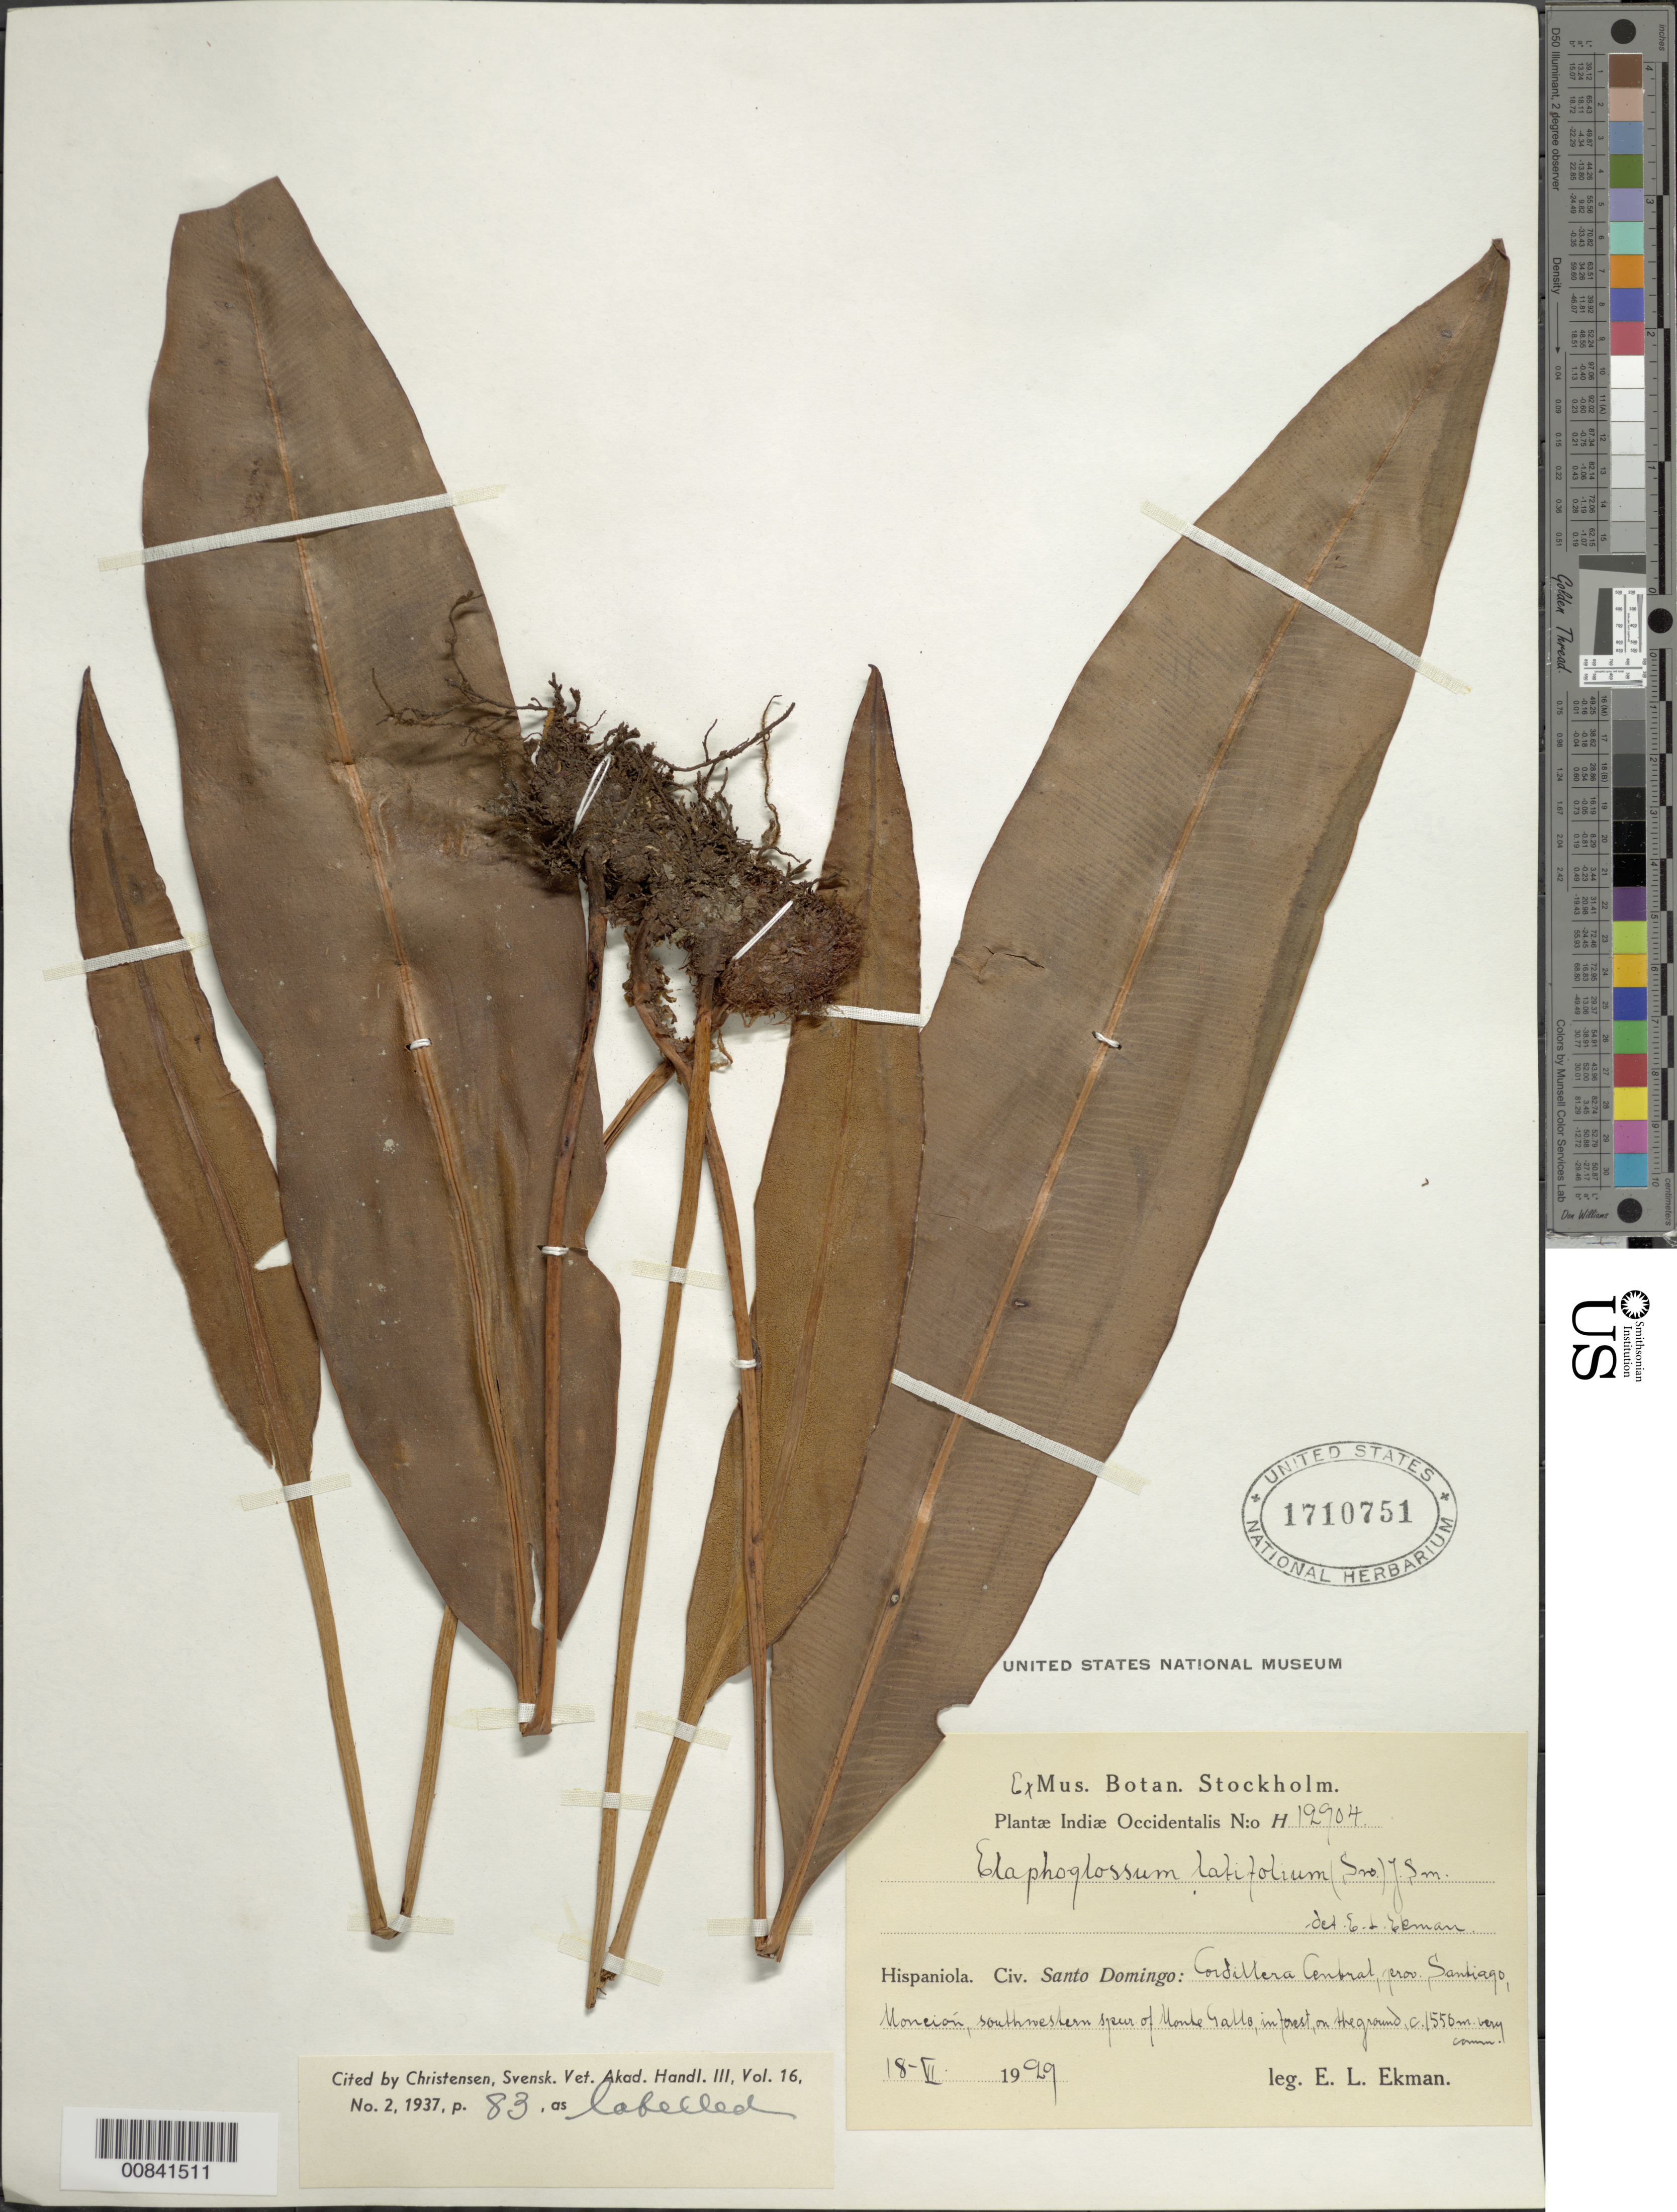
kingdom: Plantae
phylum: Tracheophyta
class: Polypodiopsida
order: Polypodiales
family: Dryopteridaceae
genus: Elaphoglossum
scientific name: Elaphoglossum latifolium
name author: (Sw.) J. Sm.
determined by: Christensen, E.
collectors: E. L. Ekman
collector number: H 12904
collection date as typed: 18 Jun 1929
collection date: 1929-06-18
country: Dominican Republic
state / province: Santiago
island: Hispaniola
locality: Cordillera Central, Monción, SW spur of Monte Gallo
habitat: Forest, on ground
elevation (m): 1550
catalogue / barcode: US 1710751